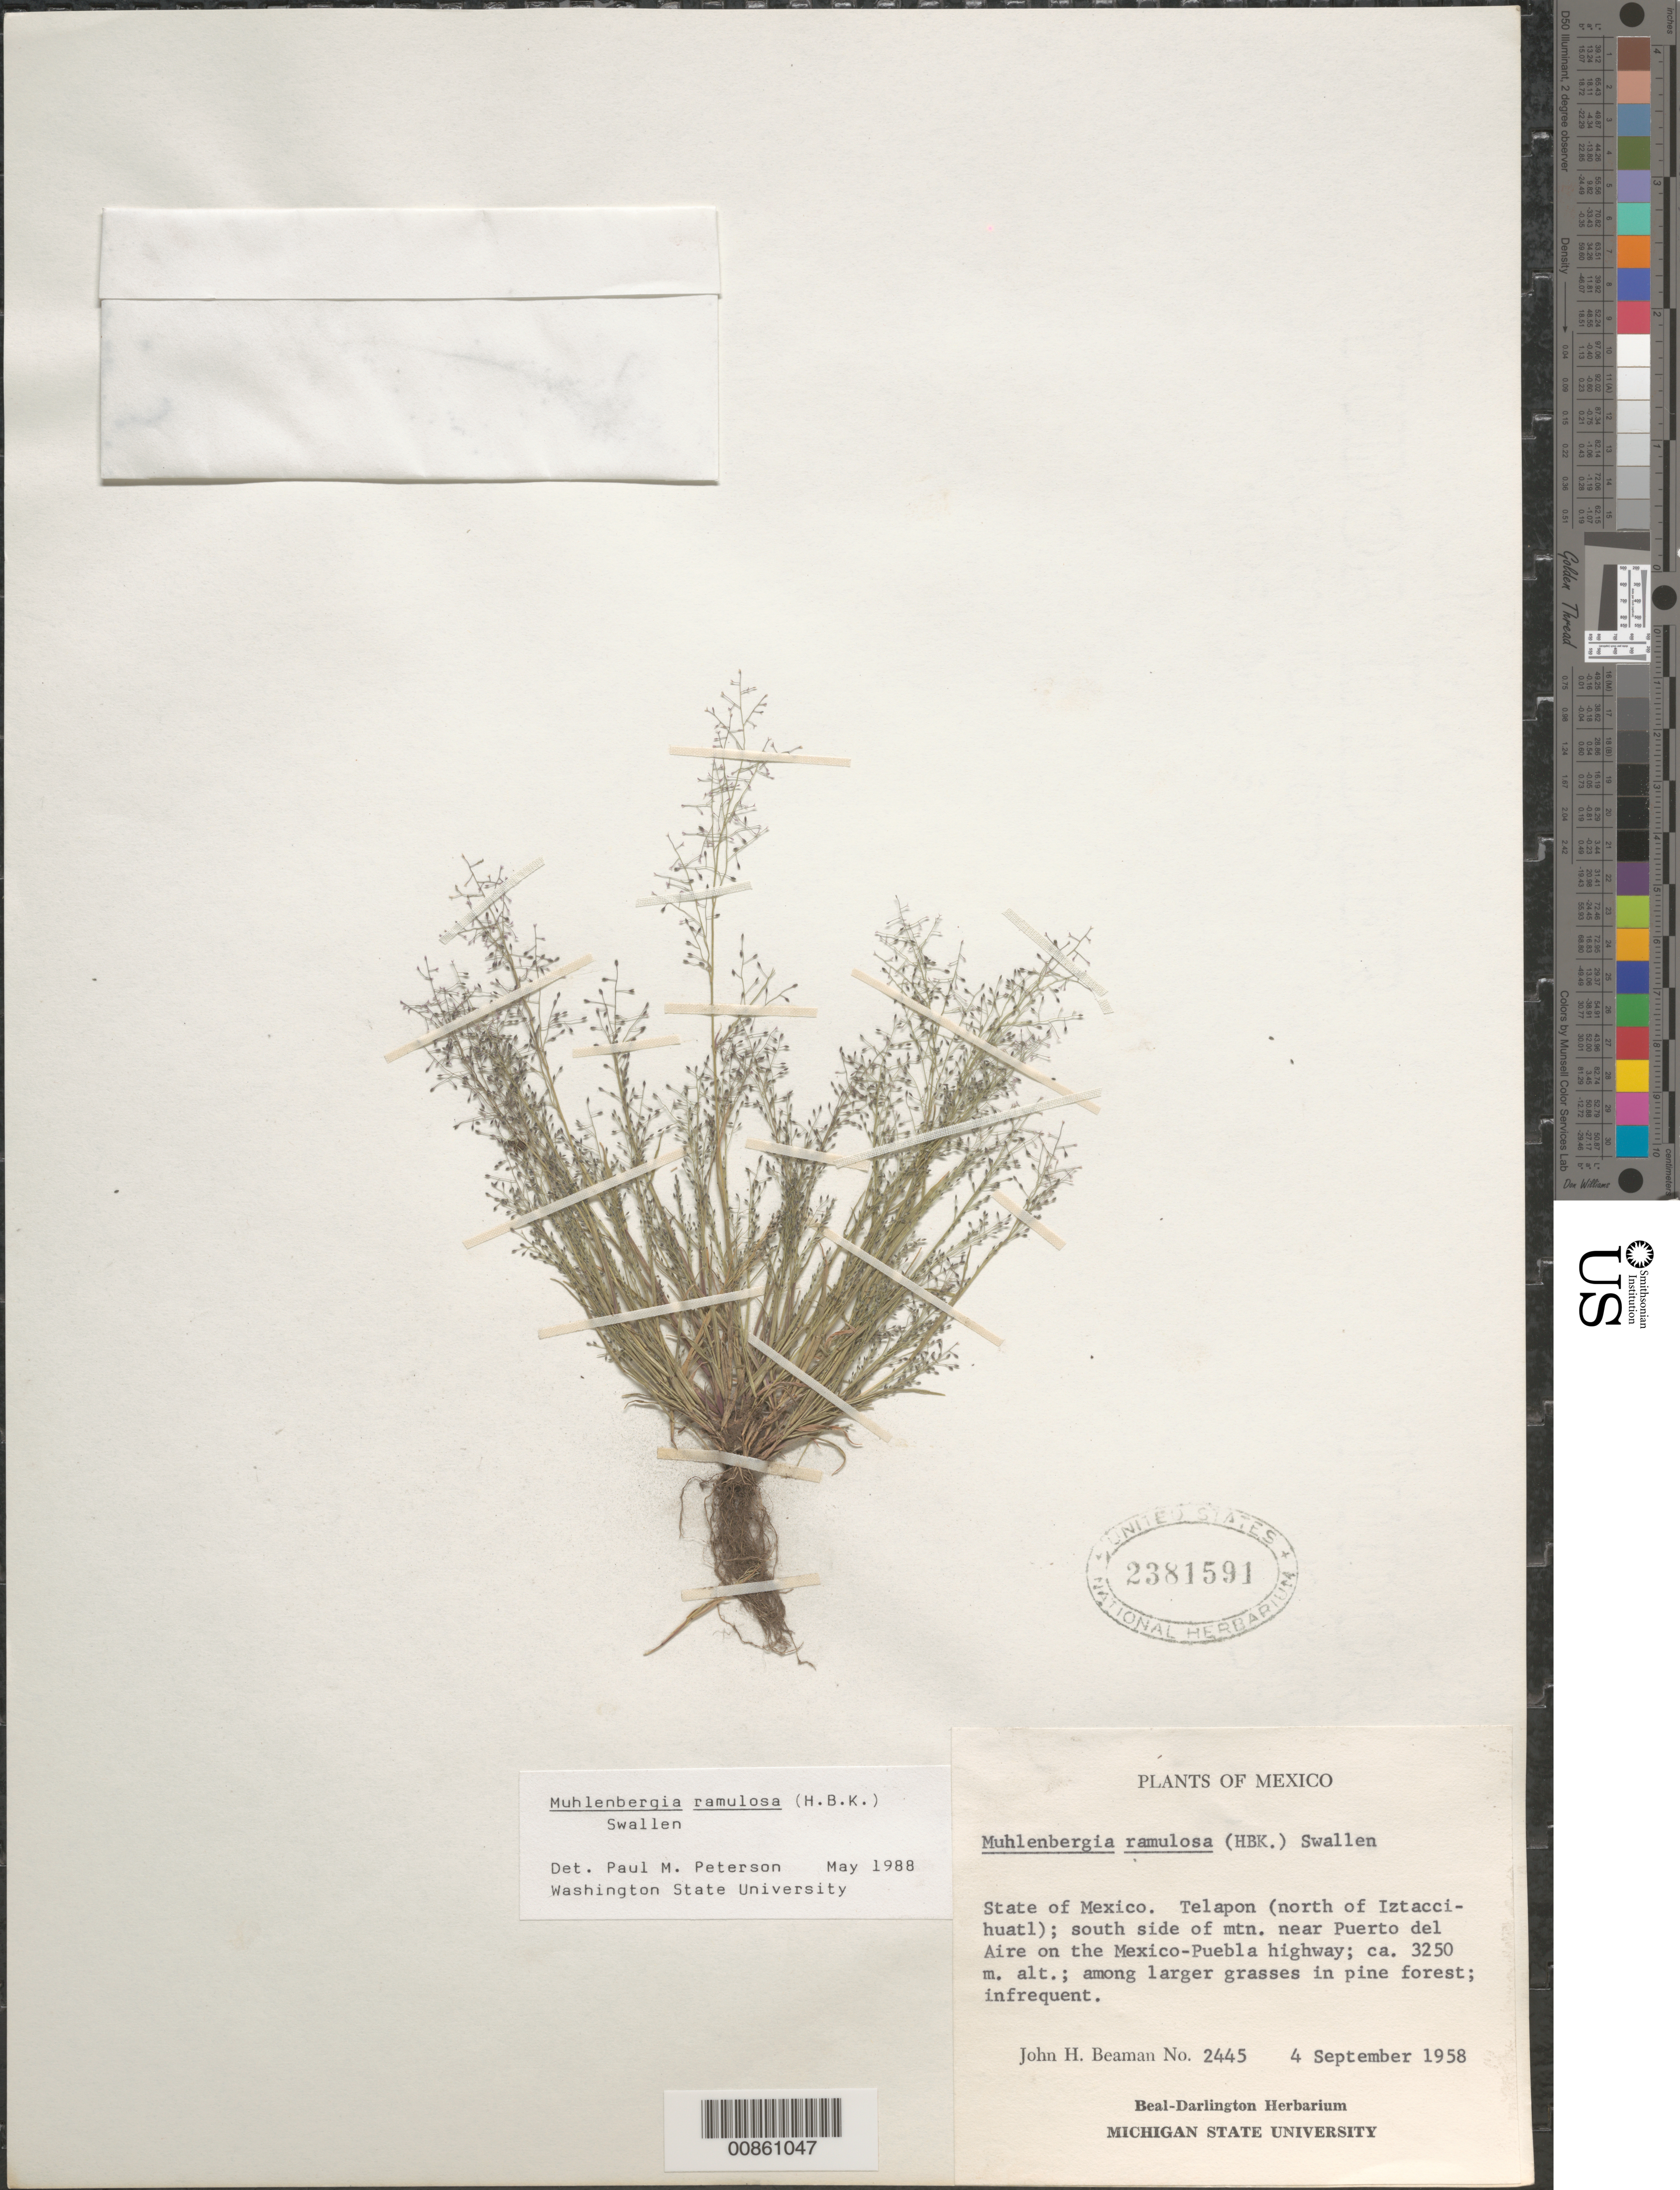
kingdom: Plantae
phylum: Tracheophyta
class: Liliopsida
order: Poales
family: Poaceae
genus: Muhlenbergia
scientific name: Muhlenbergia ramulosa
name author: (Kunth) Swallen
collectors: J. H. Beaman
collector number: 2445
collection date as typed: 04 Sep 1958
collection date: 1958-09-04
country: Mexico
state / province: México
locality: Telapon, N of Ixtaccihuatl, near Puerto del Aire on Mex-Pue Hwy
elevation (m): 3250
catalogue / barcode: US 2381591